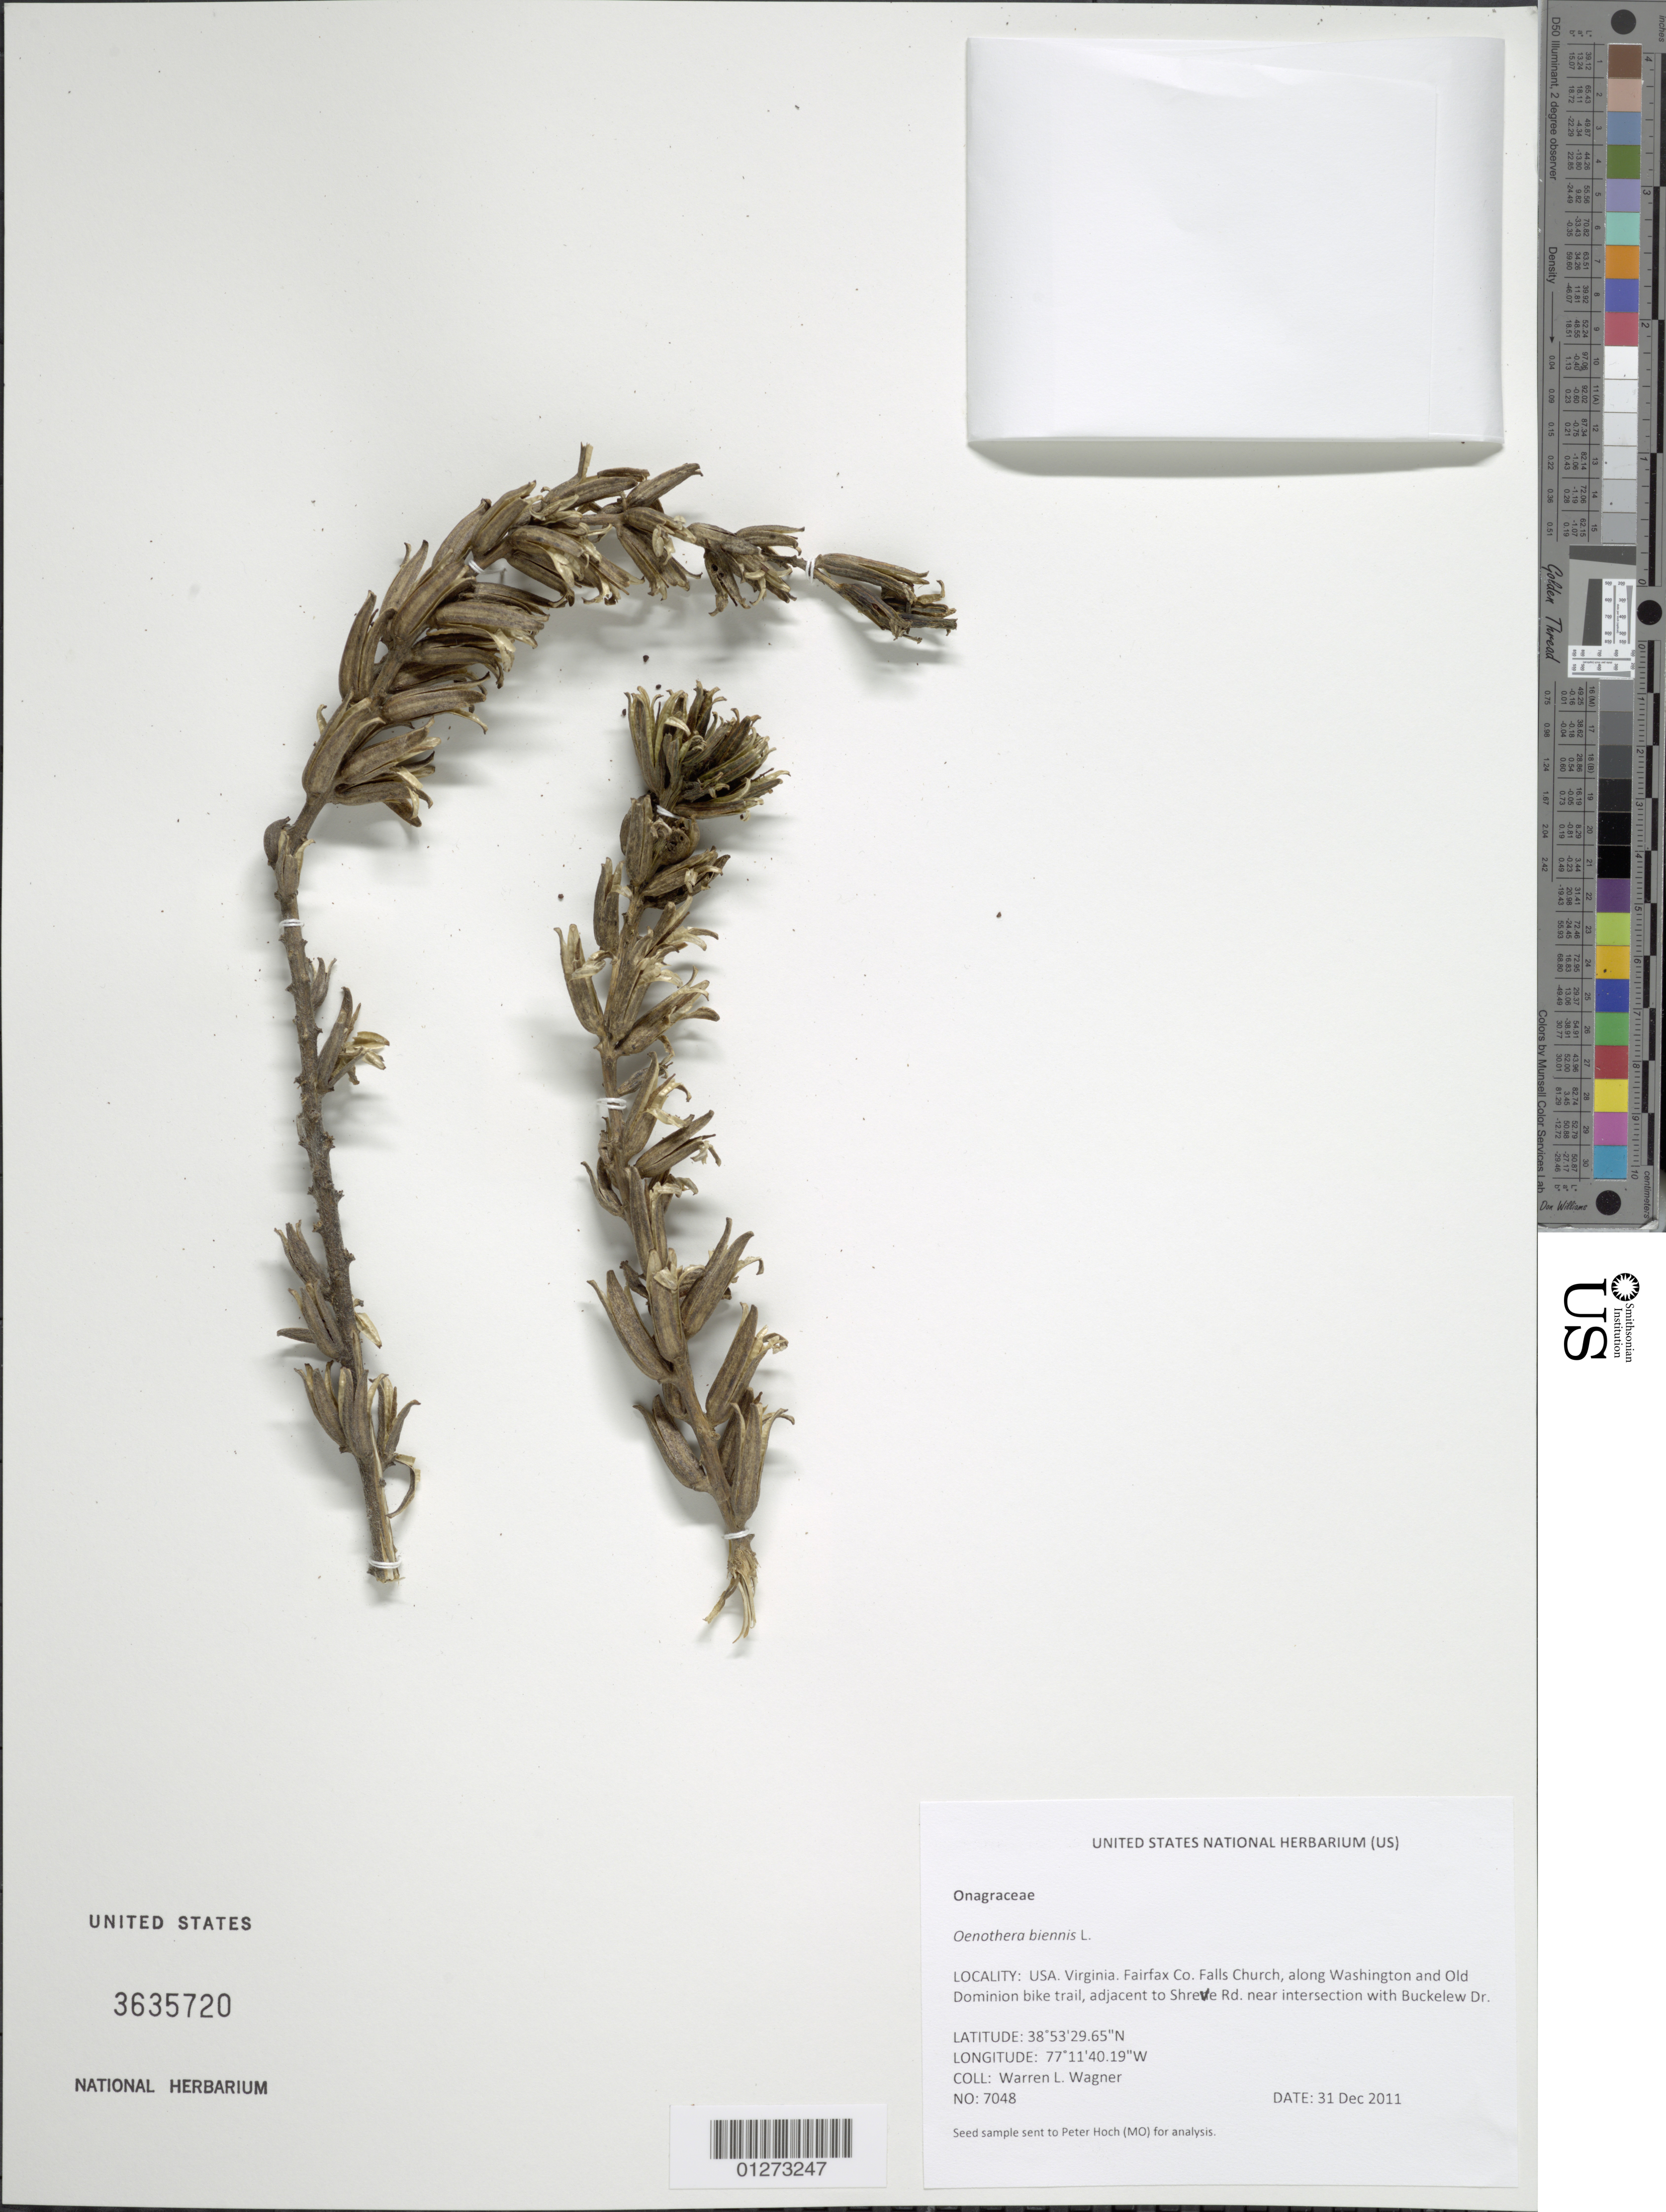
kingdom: Plantae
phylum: Tracheophyta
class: Magnoliopsida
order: Myrtales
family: Onagraceae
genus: Oenothera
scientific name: Oenothera biennis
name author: L.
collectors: W. L. Wagner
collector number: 7048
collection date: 2011-12-31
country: United States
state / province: Virginia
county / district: Fairfax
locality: Falls Church, along Washington and Old Dominion bike trail, adjacent to Shreve Rd., near intersection with Buckelew Dr.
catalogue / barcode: US 3635720